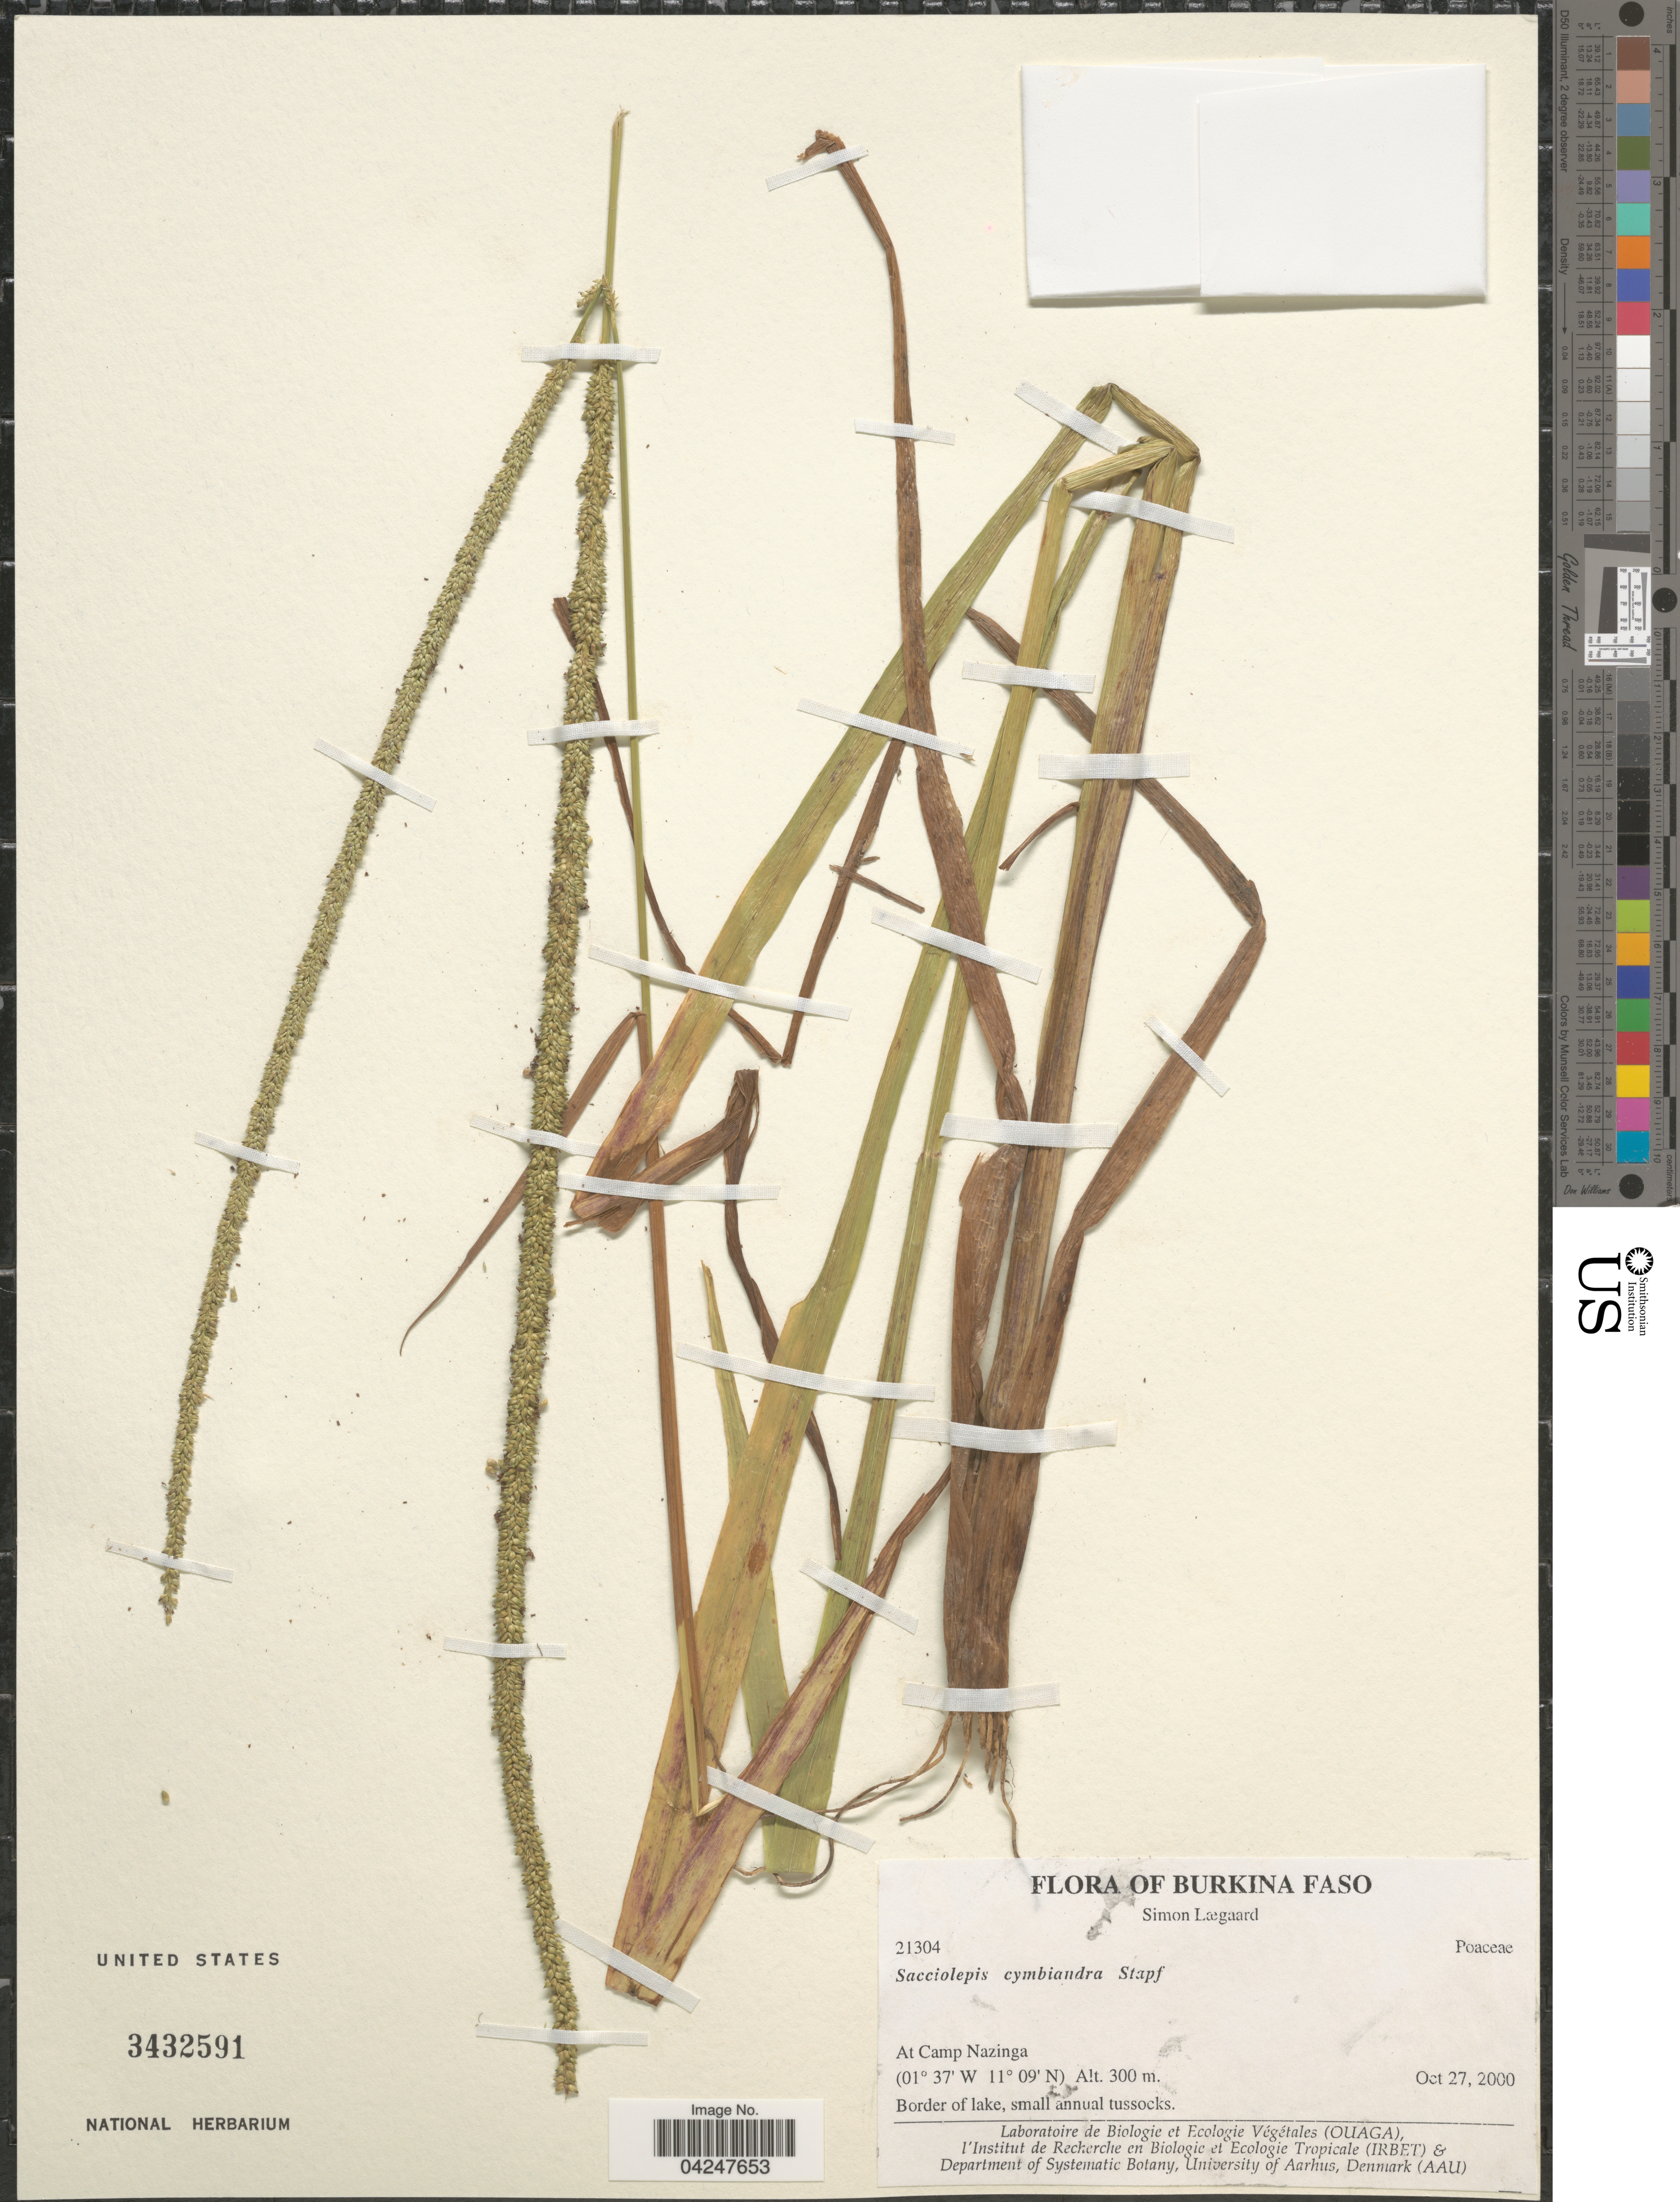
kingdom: Plantae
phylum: Tracheophyta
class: Liliopsida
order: Poales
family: Poaceae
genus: Sacciolepis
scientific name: Sacciolepis cymbiandra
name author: Stapf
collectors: S. Lægaard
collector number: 21304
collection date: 2000-10-27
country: Burkina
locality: Burkina Faso. At Camp Nazinga. Border of lake, small annual tussocks.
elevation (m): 300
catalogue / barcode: US 3432591